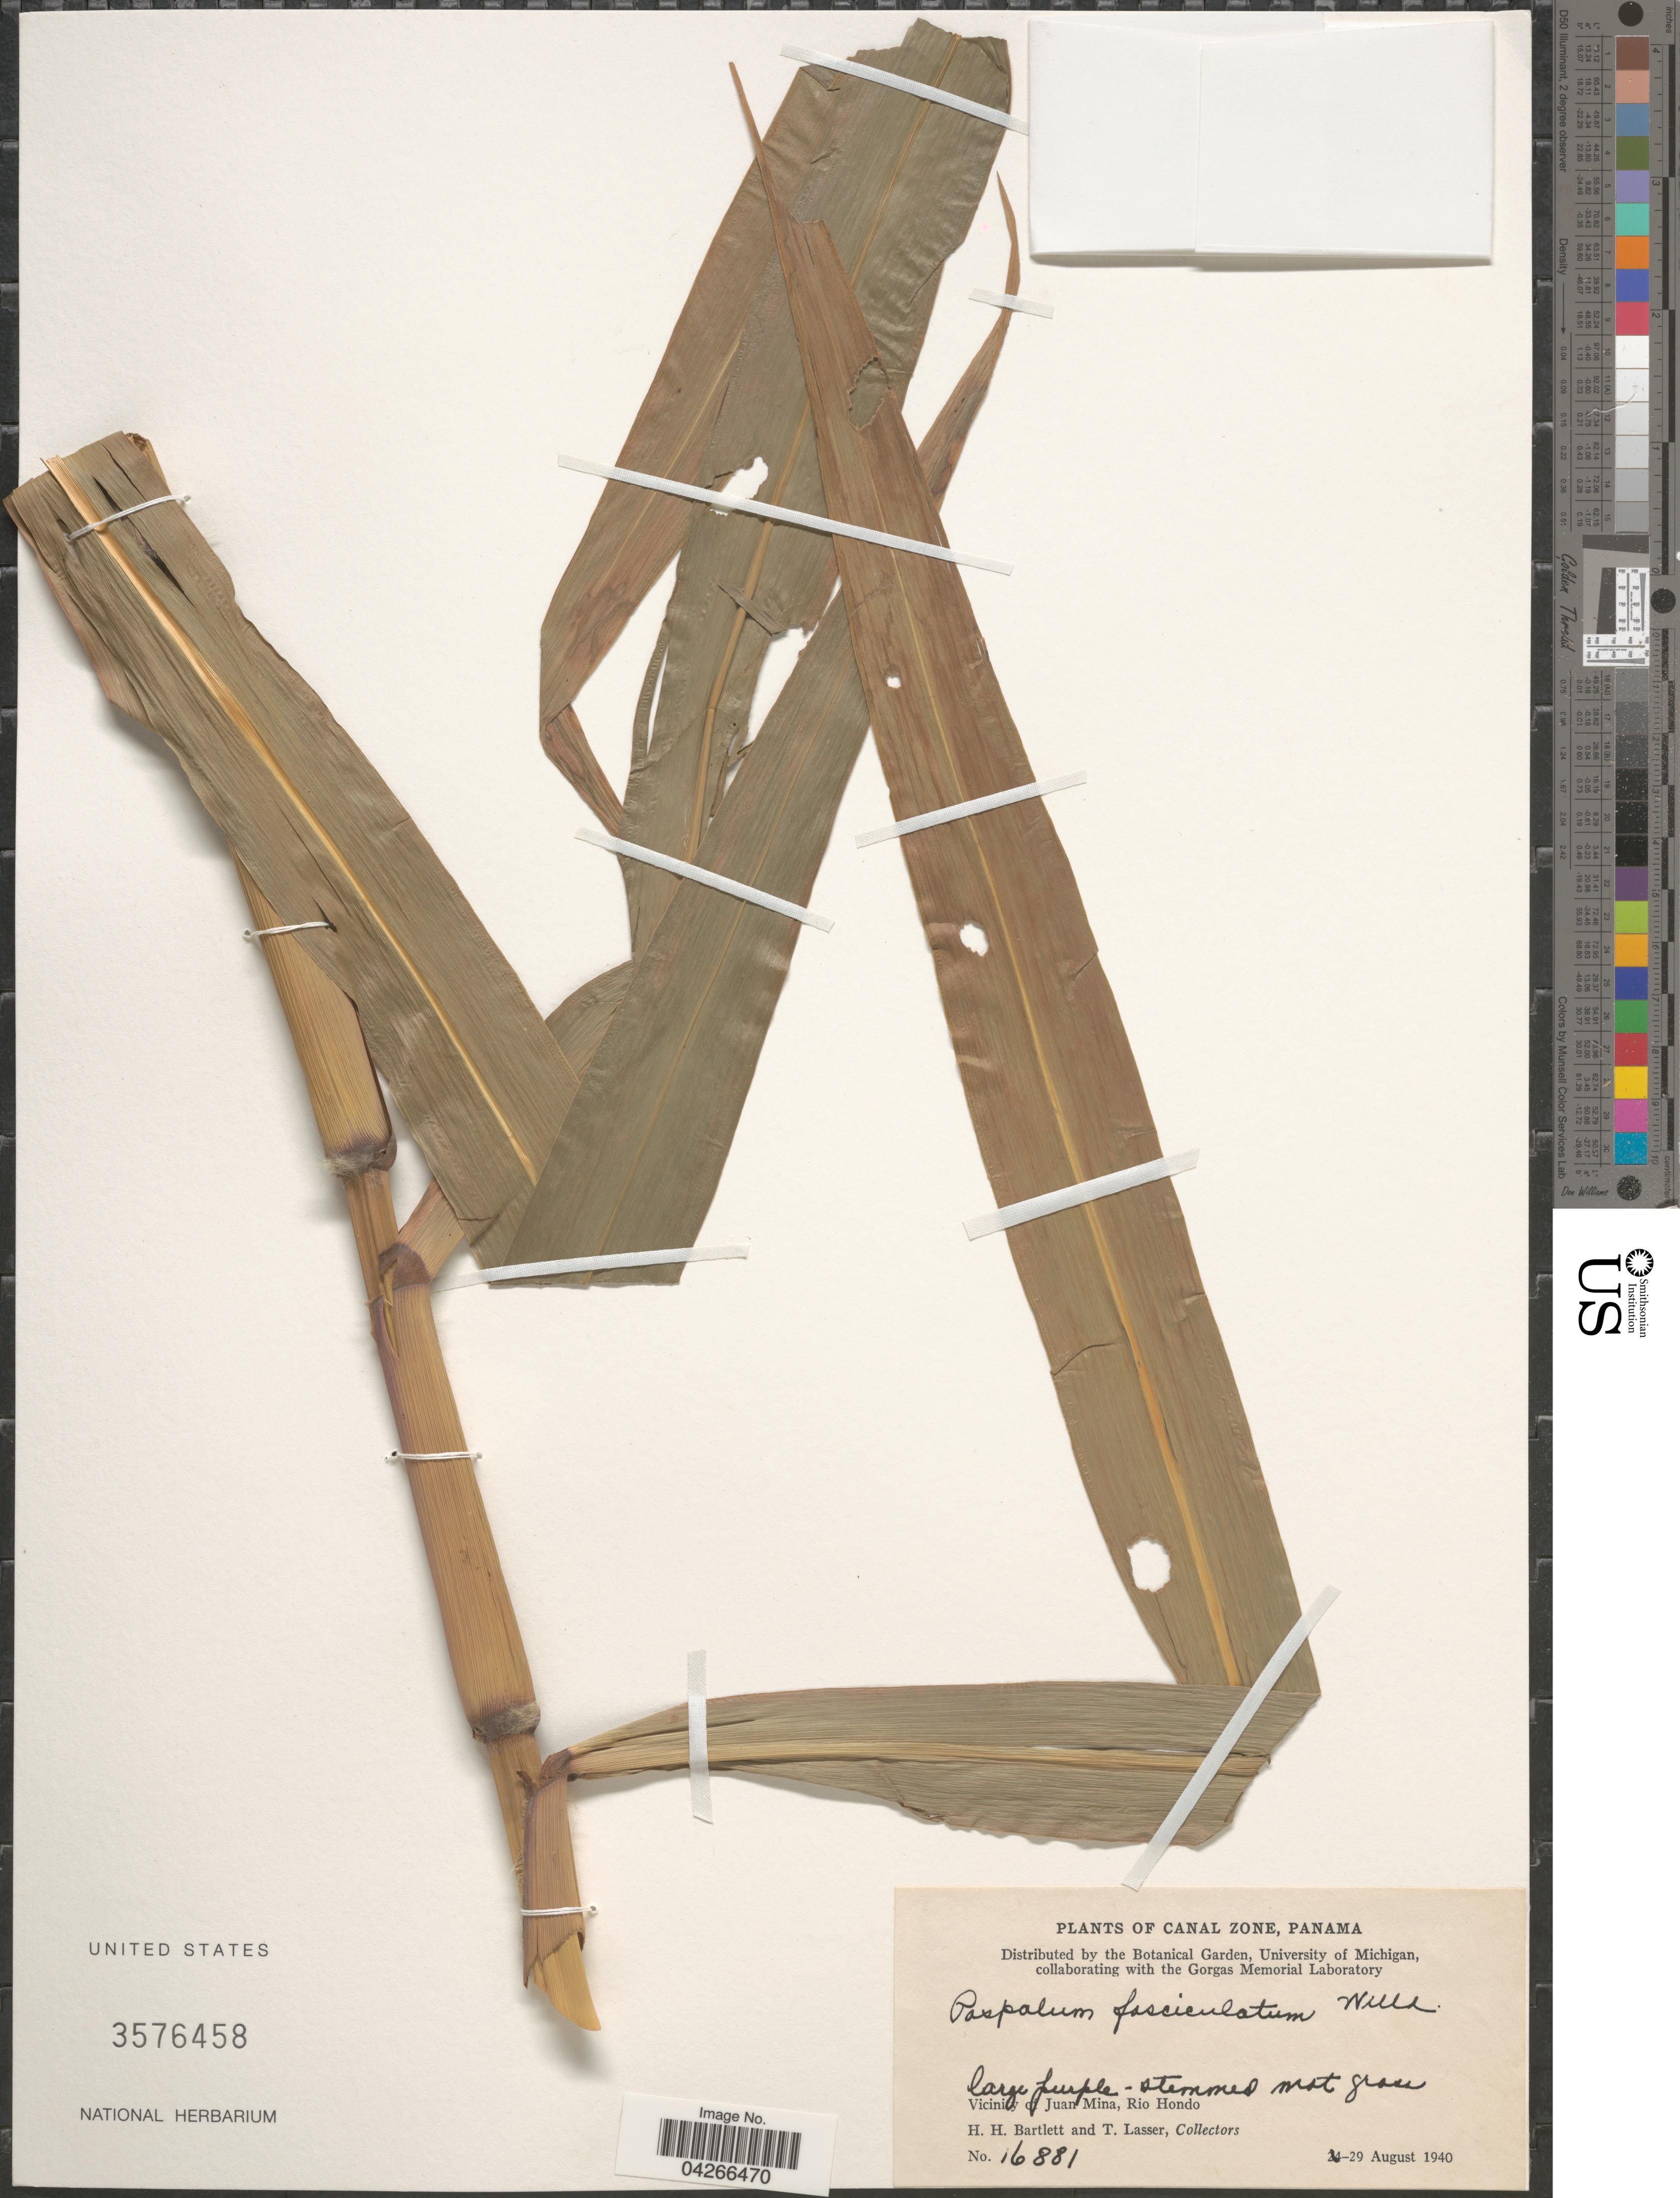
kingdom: Plantae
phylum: Tracheophyta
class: Liliopsida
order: Poales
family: Poaceae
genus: Paspalum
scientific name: Paspalum fasciculatum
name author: Willd. ex Flüggé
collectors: H. H. Bartlett & T. Lasser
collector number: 16881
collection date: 1940-08-29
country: Panama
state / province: Colón / Panamá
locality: Canal Zone. Vicinity of Juan Mina, Rio Hondo.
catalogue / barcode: US 3576458